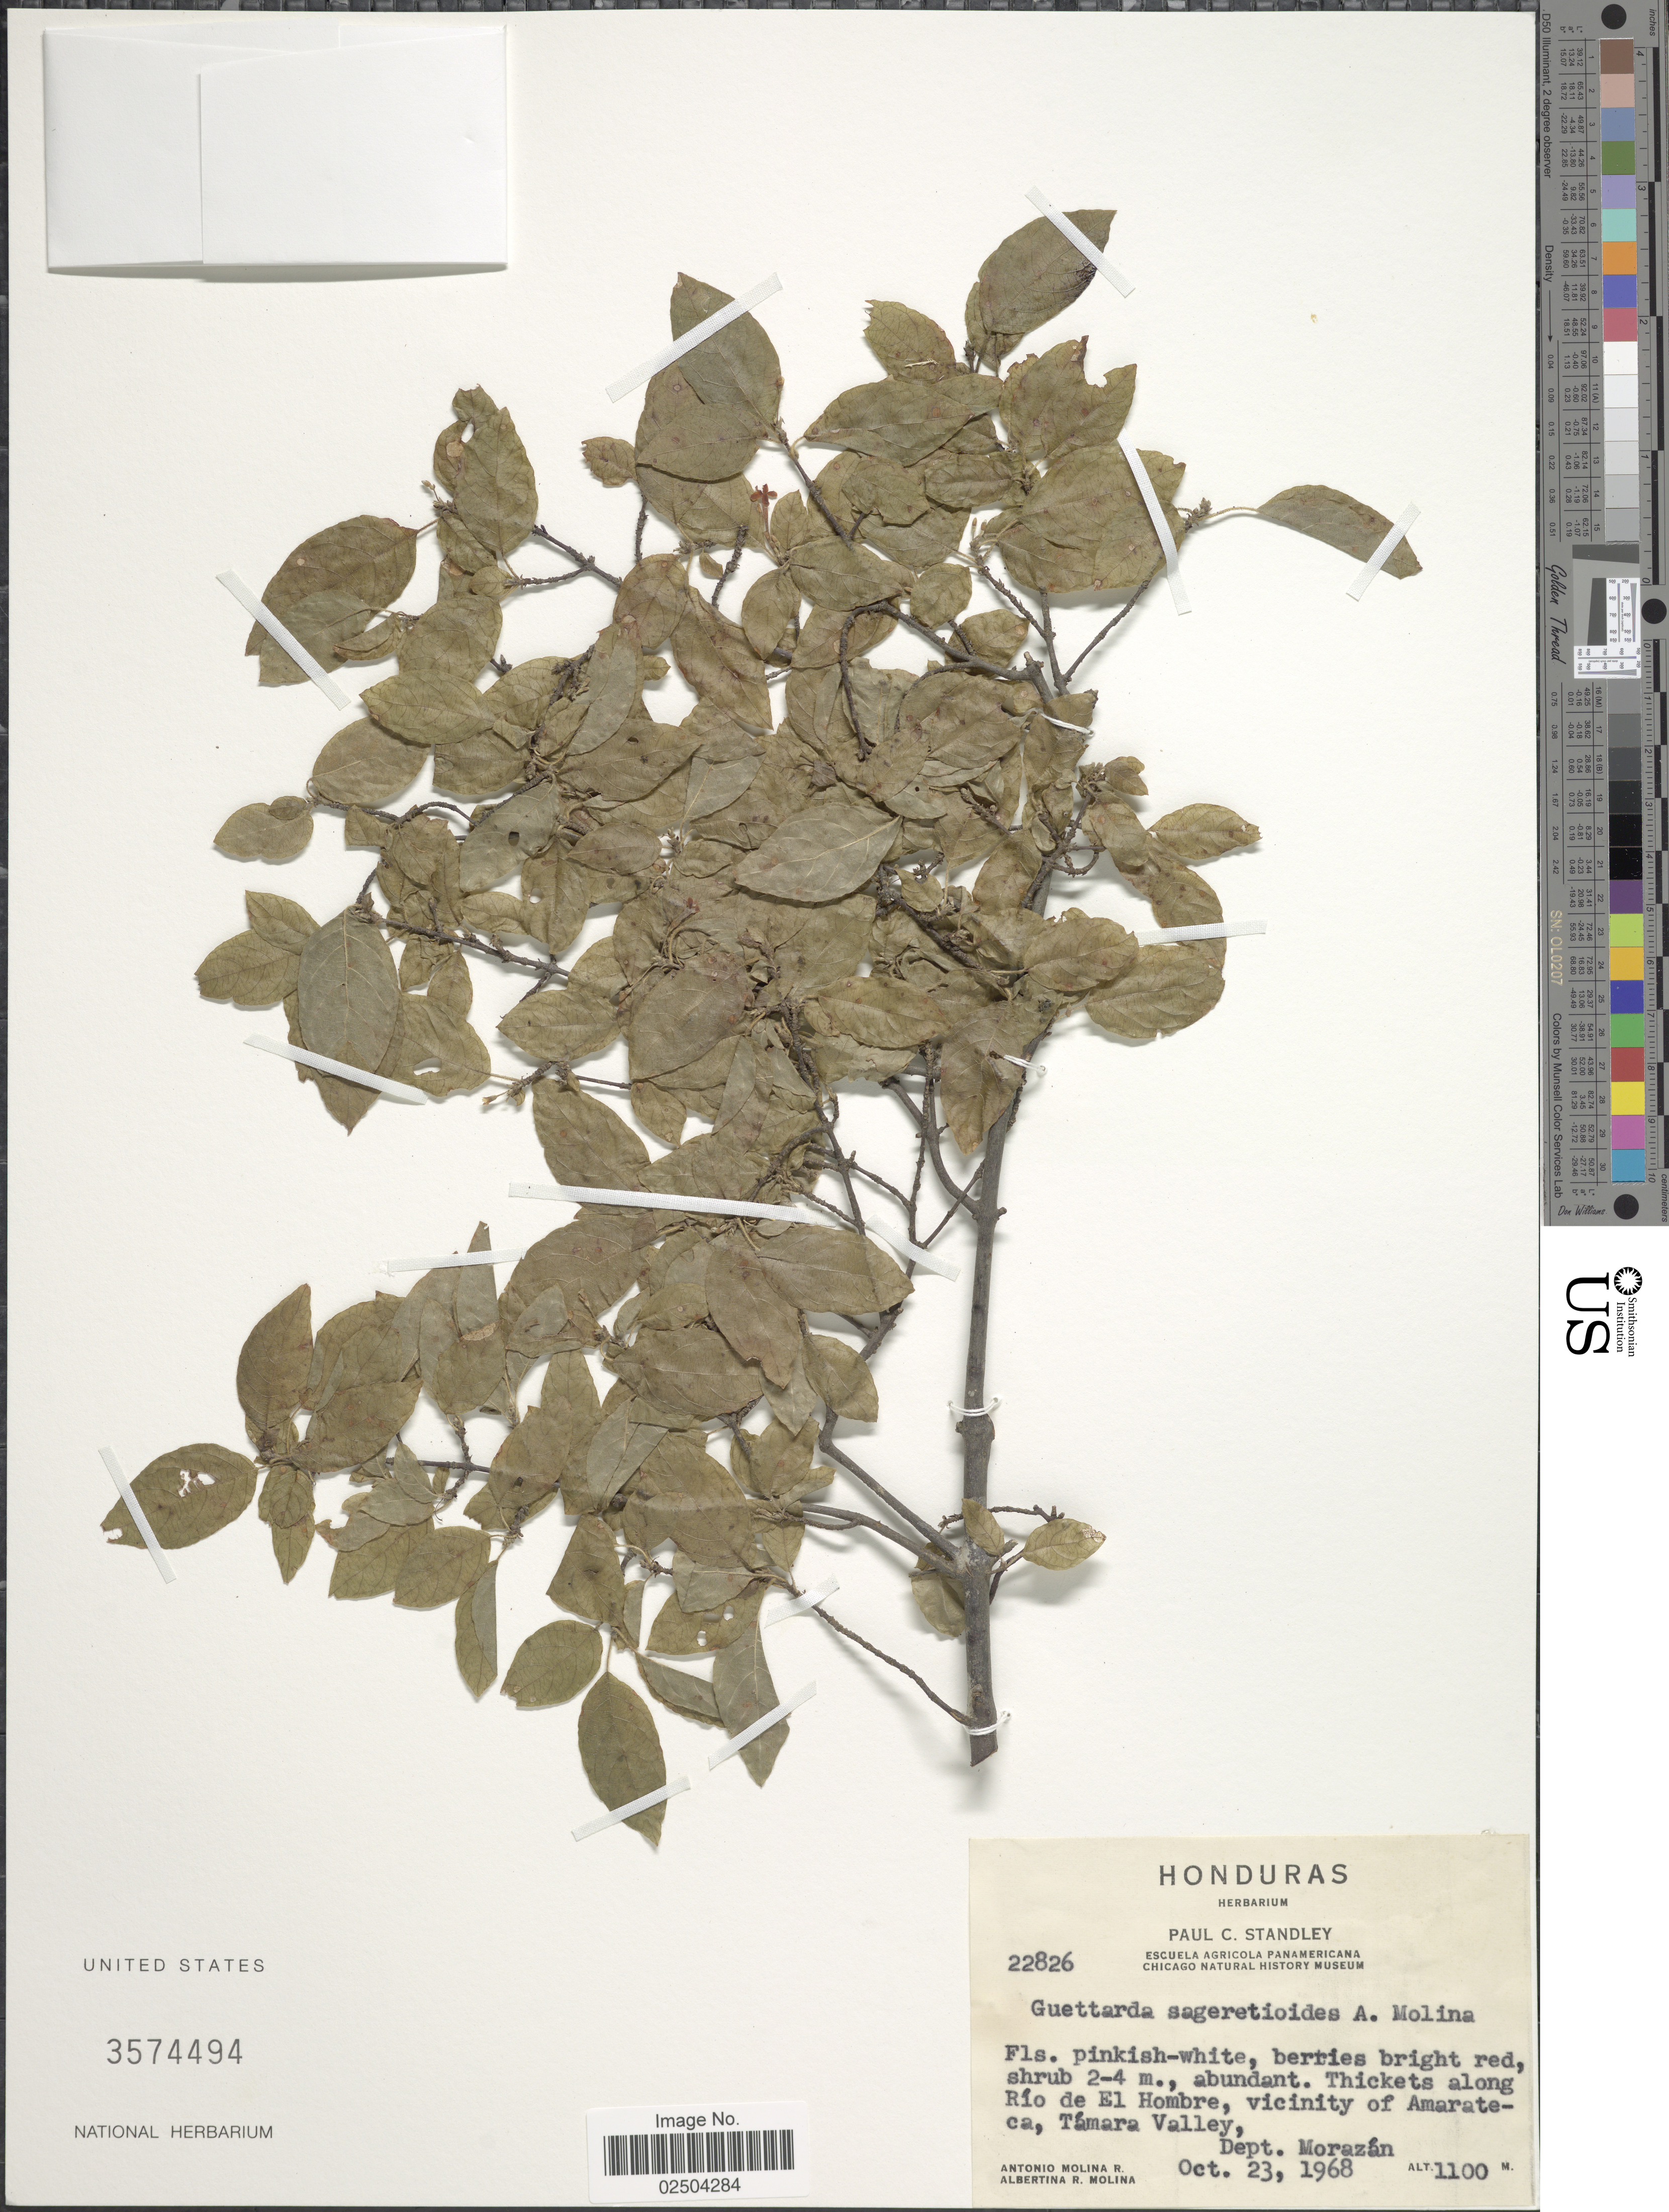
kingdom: Plantae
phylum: Tracheophyta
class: Magnoliopsida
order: Gentianales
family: Rubiaceae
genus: Guettarda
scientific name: Guettarda sageretioides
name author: Ant. Molina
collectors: A. Molina R. & A. R. Molina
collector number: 22826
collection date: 1968-10-23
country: Honduras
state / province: Fco. Morazán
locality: Thickets along Rio de El Hombre, vicinity of Amarateca, Tamara Valley, Dept. Morazan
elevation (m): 1100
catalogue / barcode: US 3574494